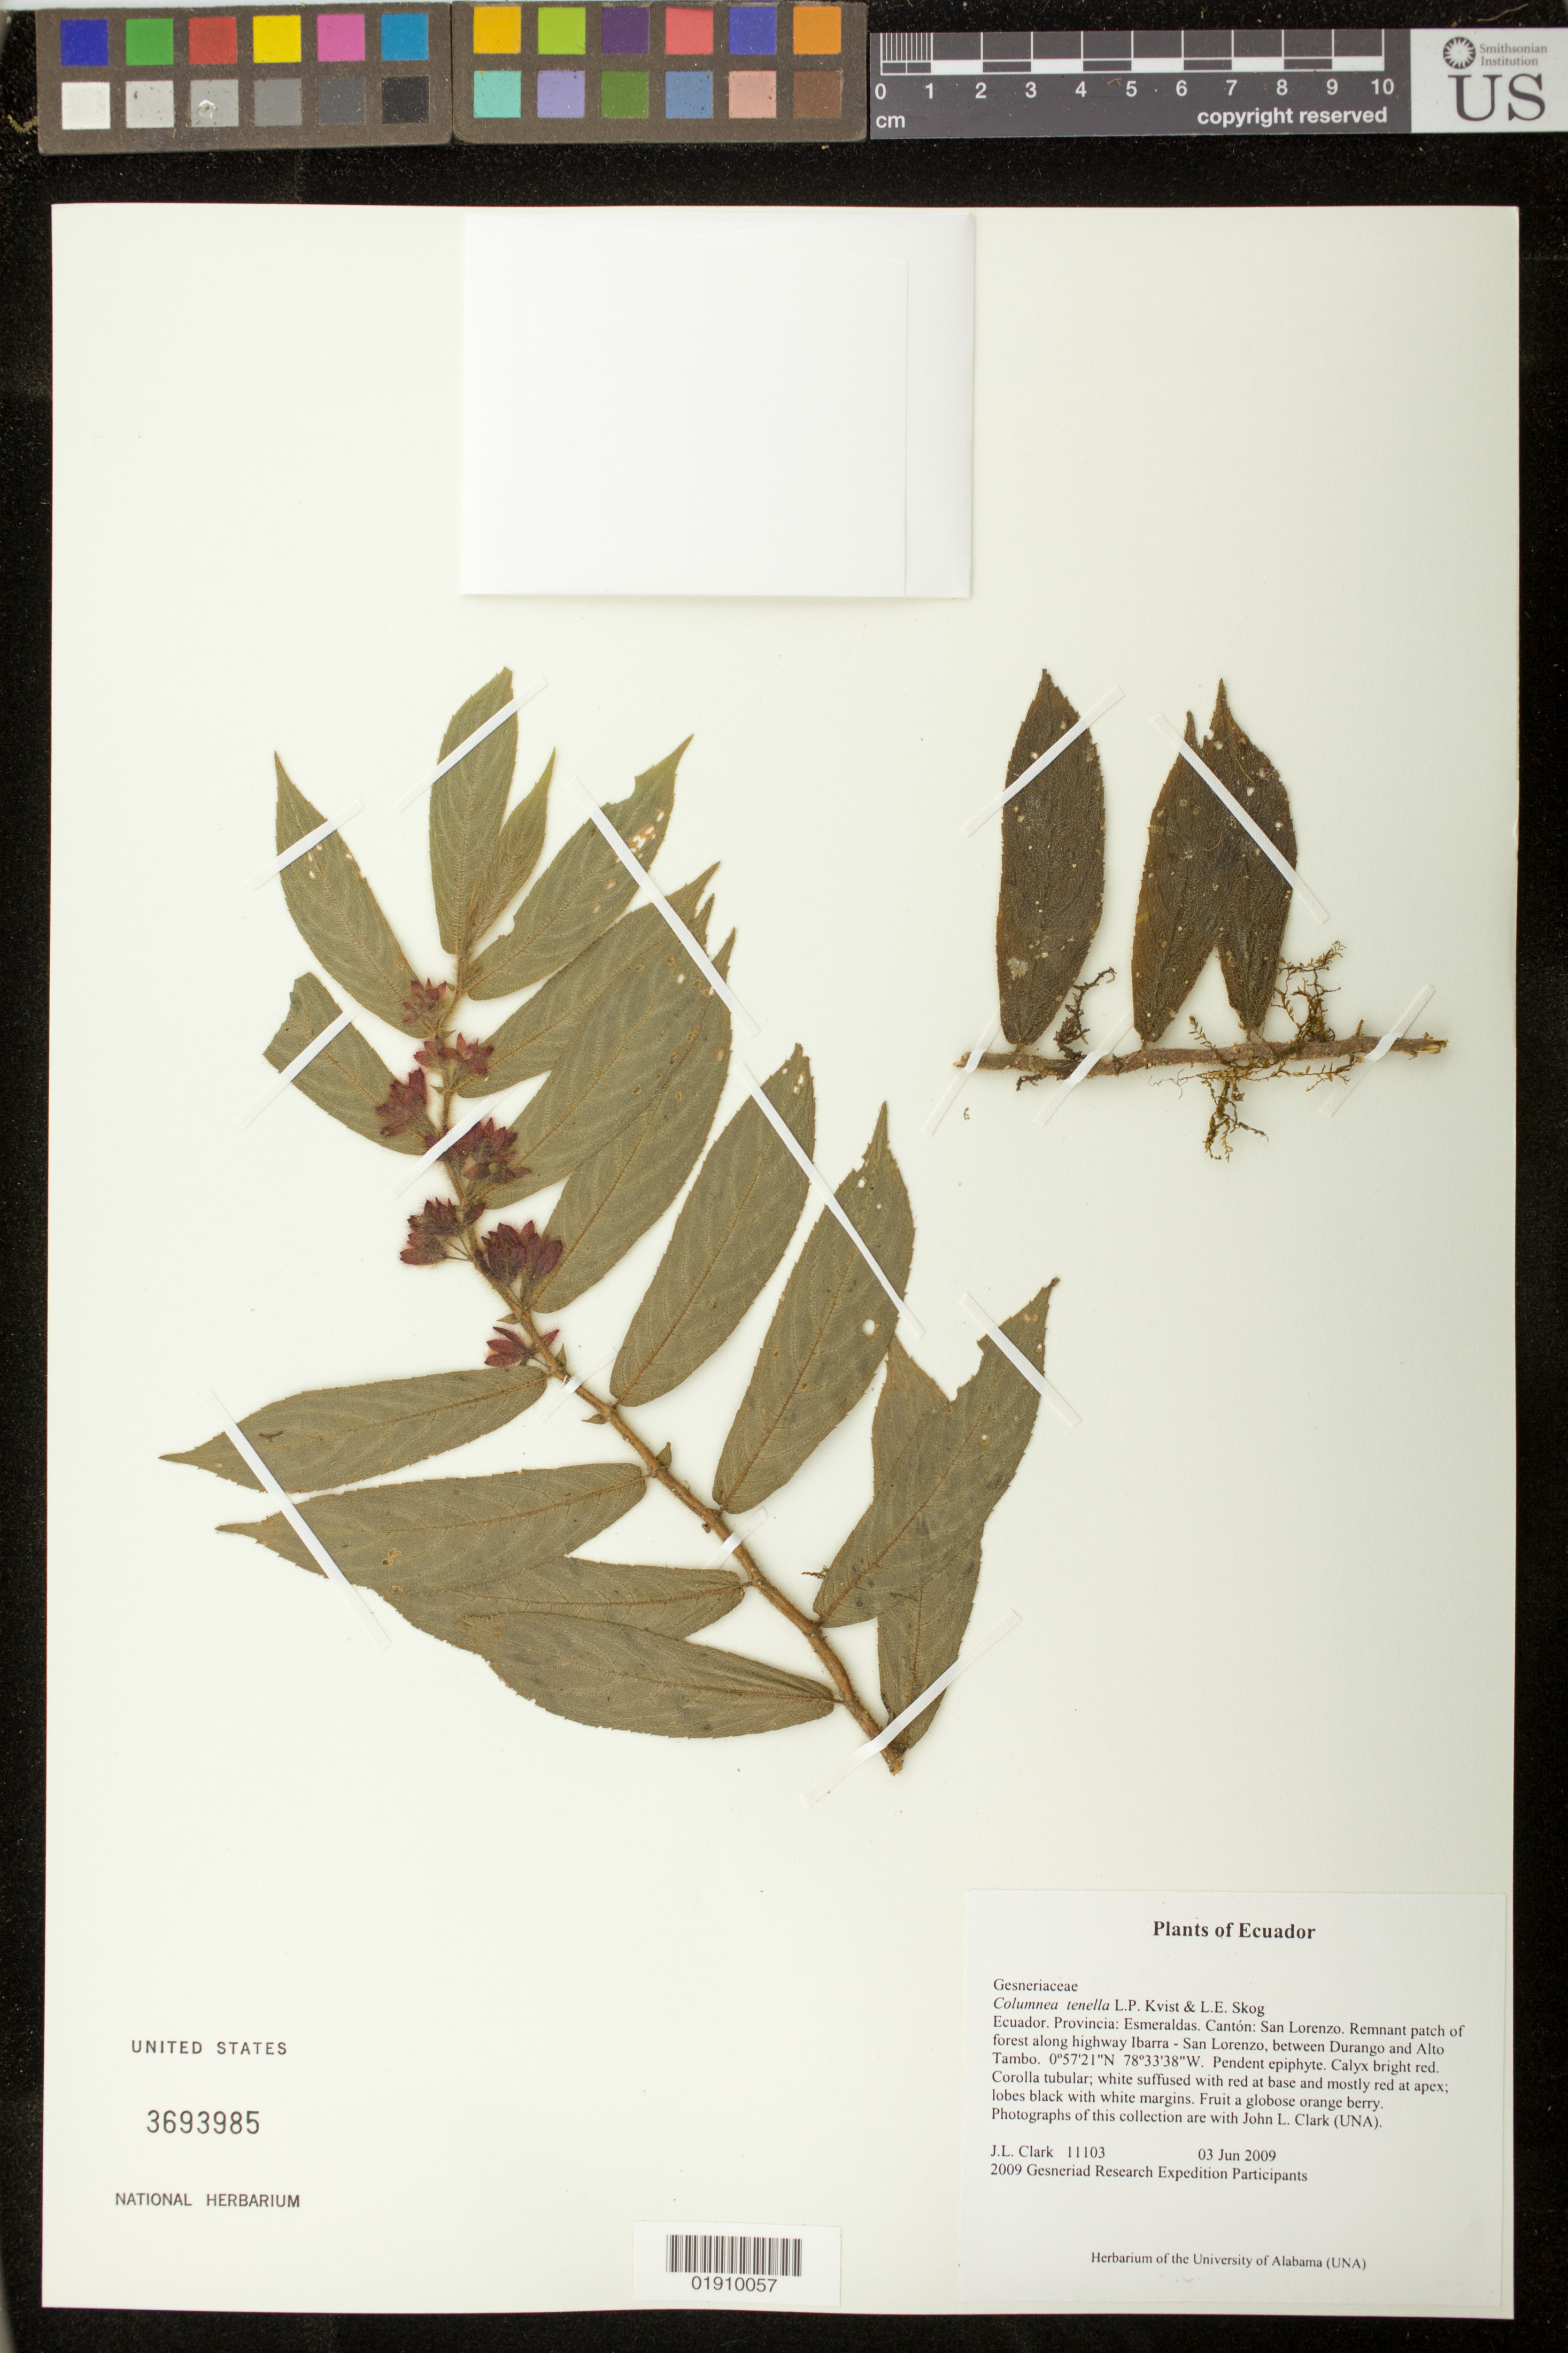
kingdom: Plantae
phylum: Tracheophyta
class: Magnoliopsida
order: Lamiales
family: Gesneriaceae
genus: Columnea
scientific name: Columnea tenella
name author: L.P. Kvist & L.E. Skog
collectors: J. L. Clark & 2009 Gesneriad Research Expedition Participants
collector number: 11103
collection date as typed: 03 Jun 2009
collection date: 2009-06-03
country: Ecuador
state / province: Esmeraldas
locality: Ecuador. Provincia: Esmeraldas. Canton: San Lorenzo. Remnant patch of forest along highway Ibarra-San Lorenzo, between Durango and Alto Tambo.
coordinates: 0 57 21 N, 78 33 38 W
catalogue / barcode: US 3693985